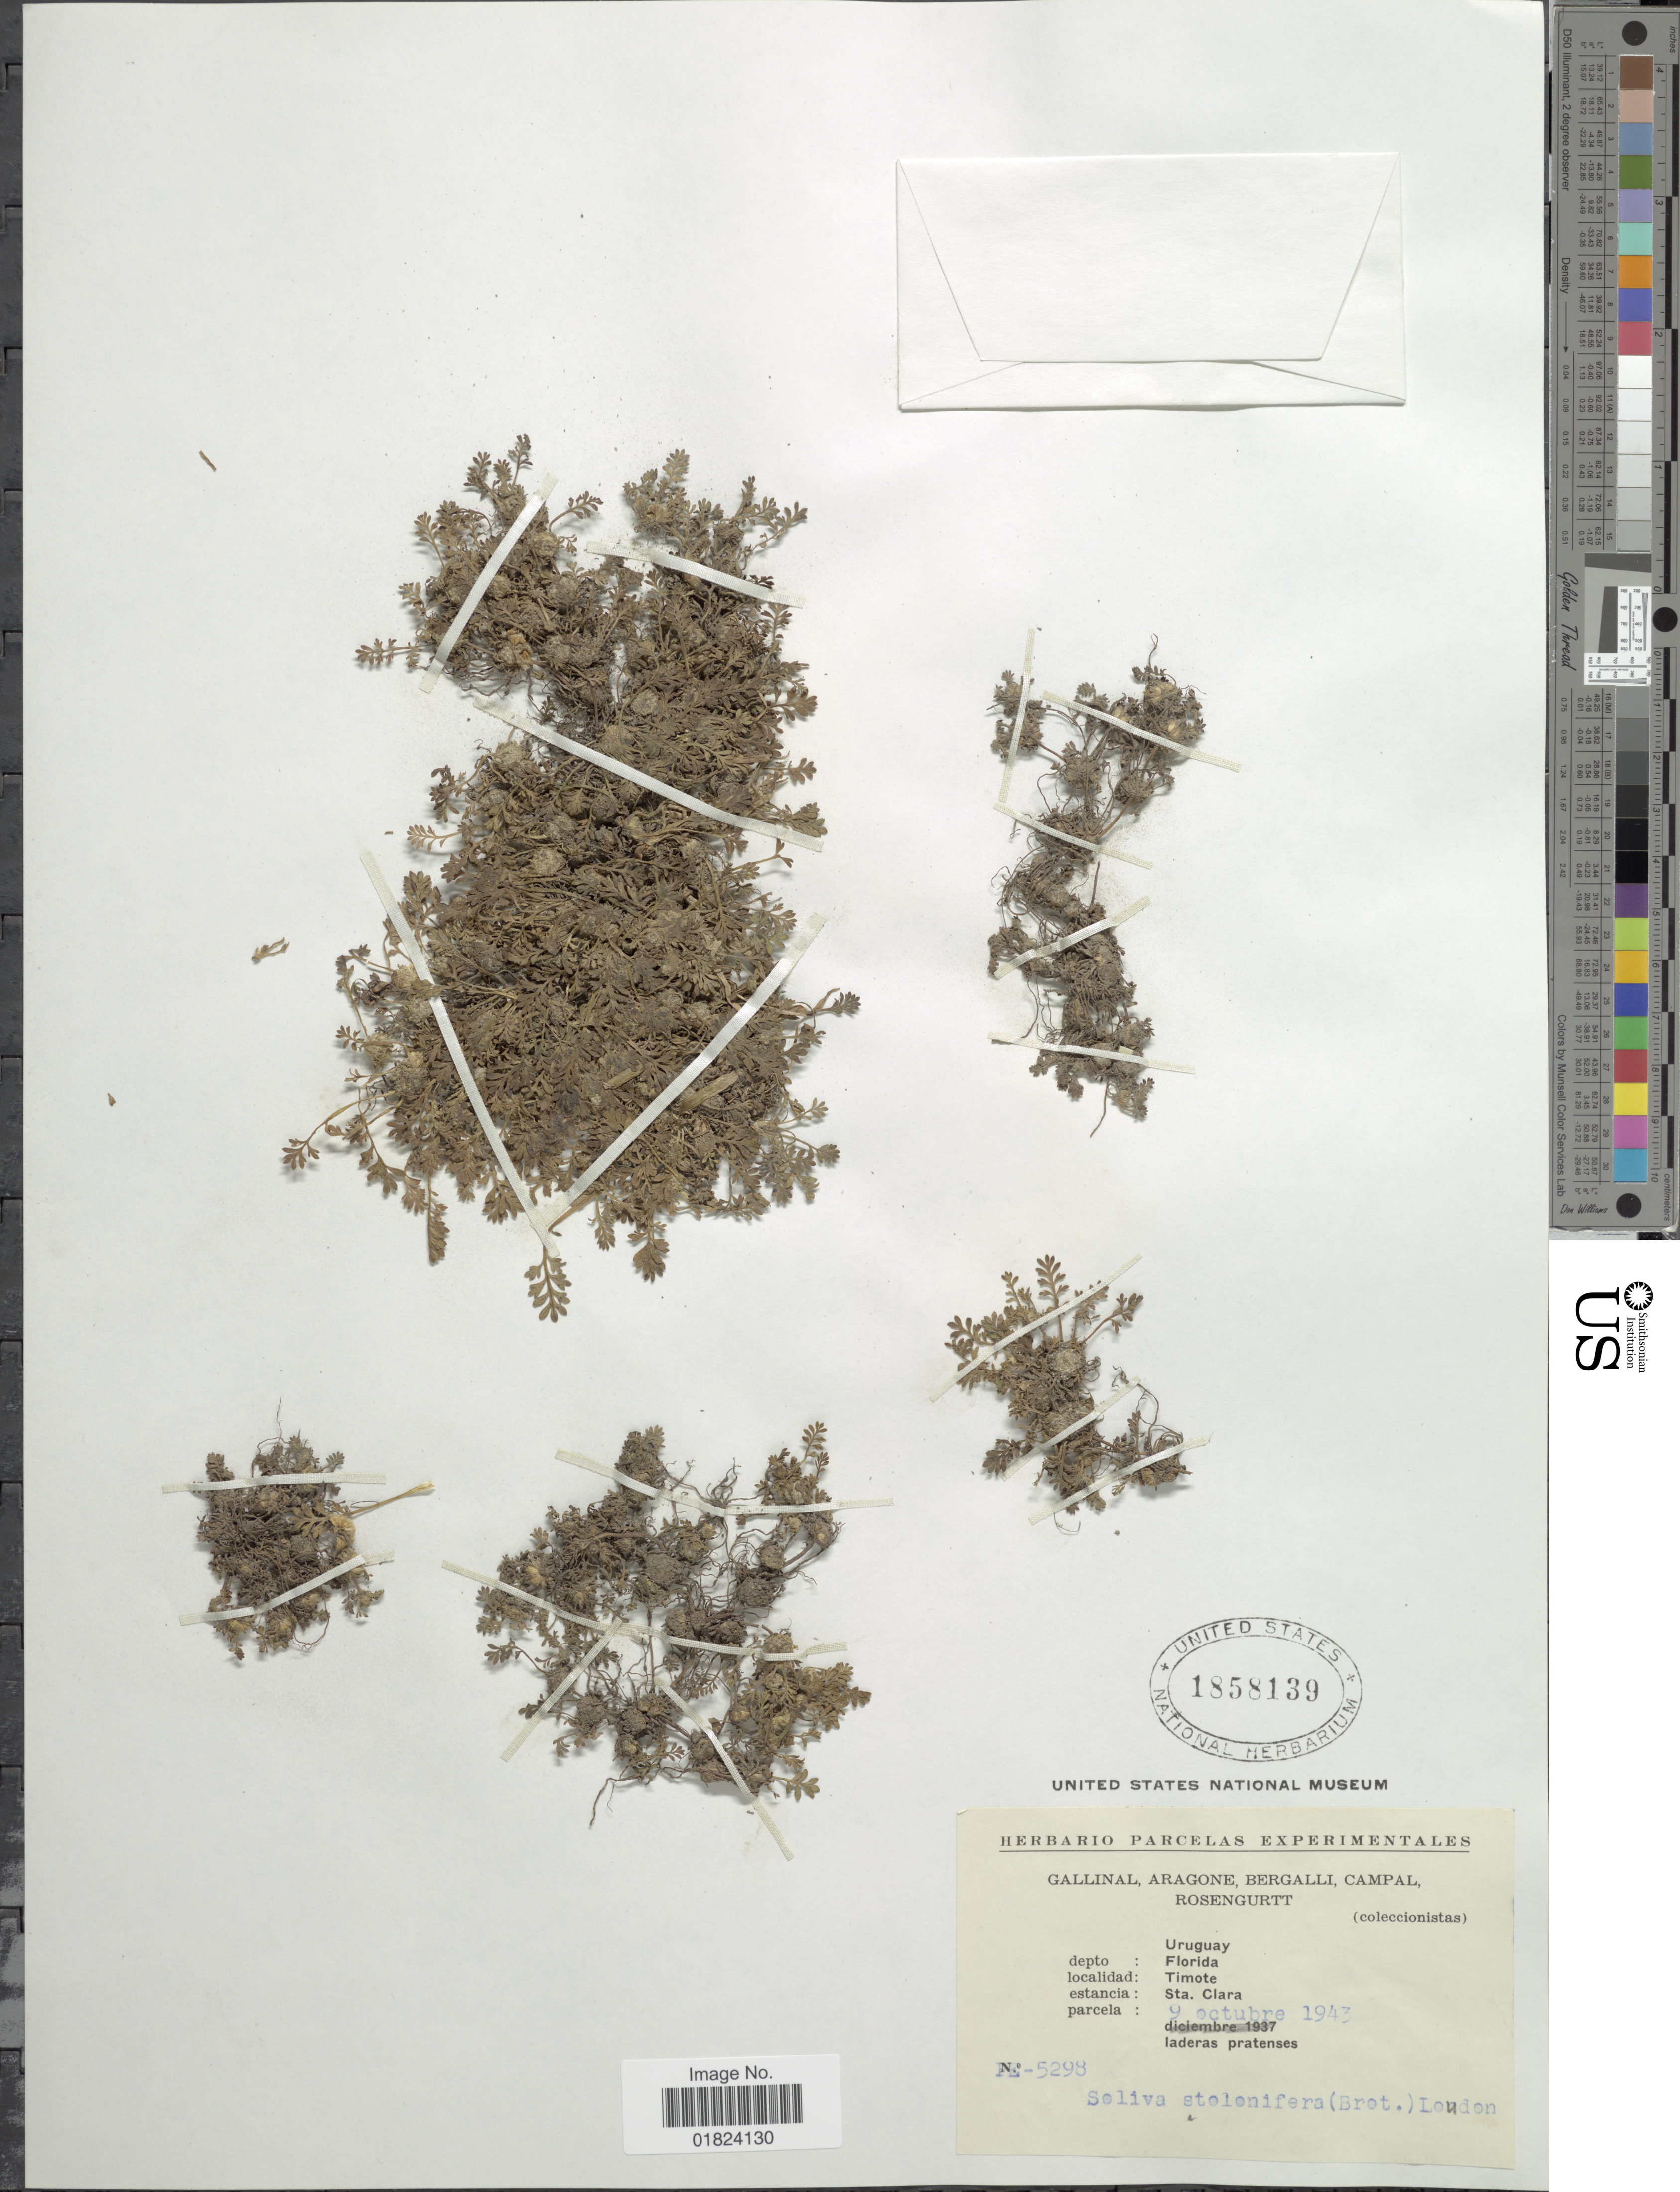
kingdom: Plantae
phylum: Tracheophyta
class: Magnoliopsida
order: Asterales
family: Asteraceae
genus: Soliva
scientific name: Soliva stolonifera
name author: (Brot.) Loudon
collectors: -. Gallinal, -- Aragone, -- Bergalli, -- Campal & Rosengurtt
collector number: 5298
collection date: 1943-10-09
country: Uruguay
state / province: Florida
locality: Timote, Estancia Sta. Clara.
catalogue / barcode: US 1858139